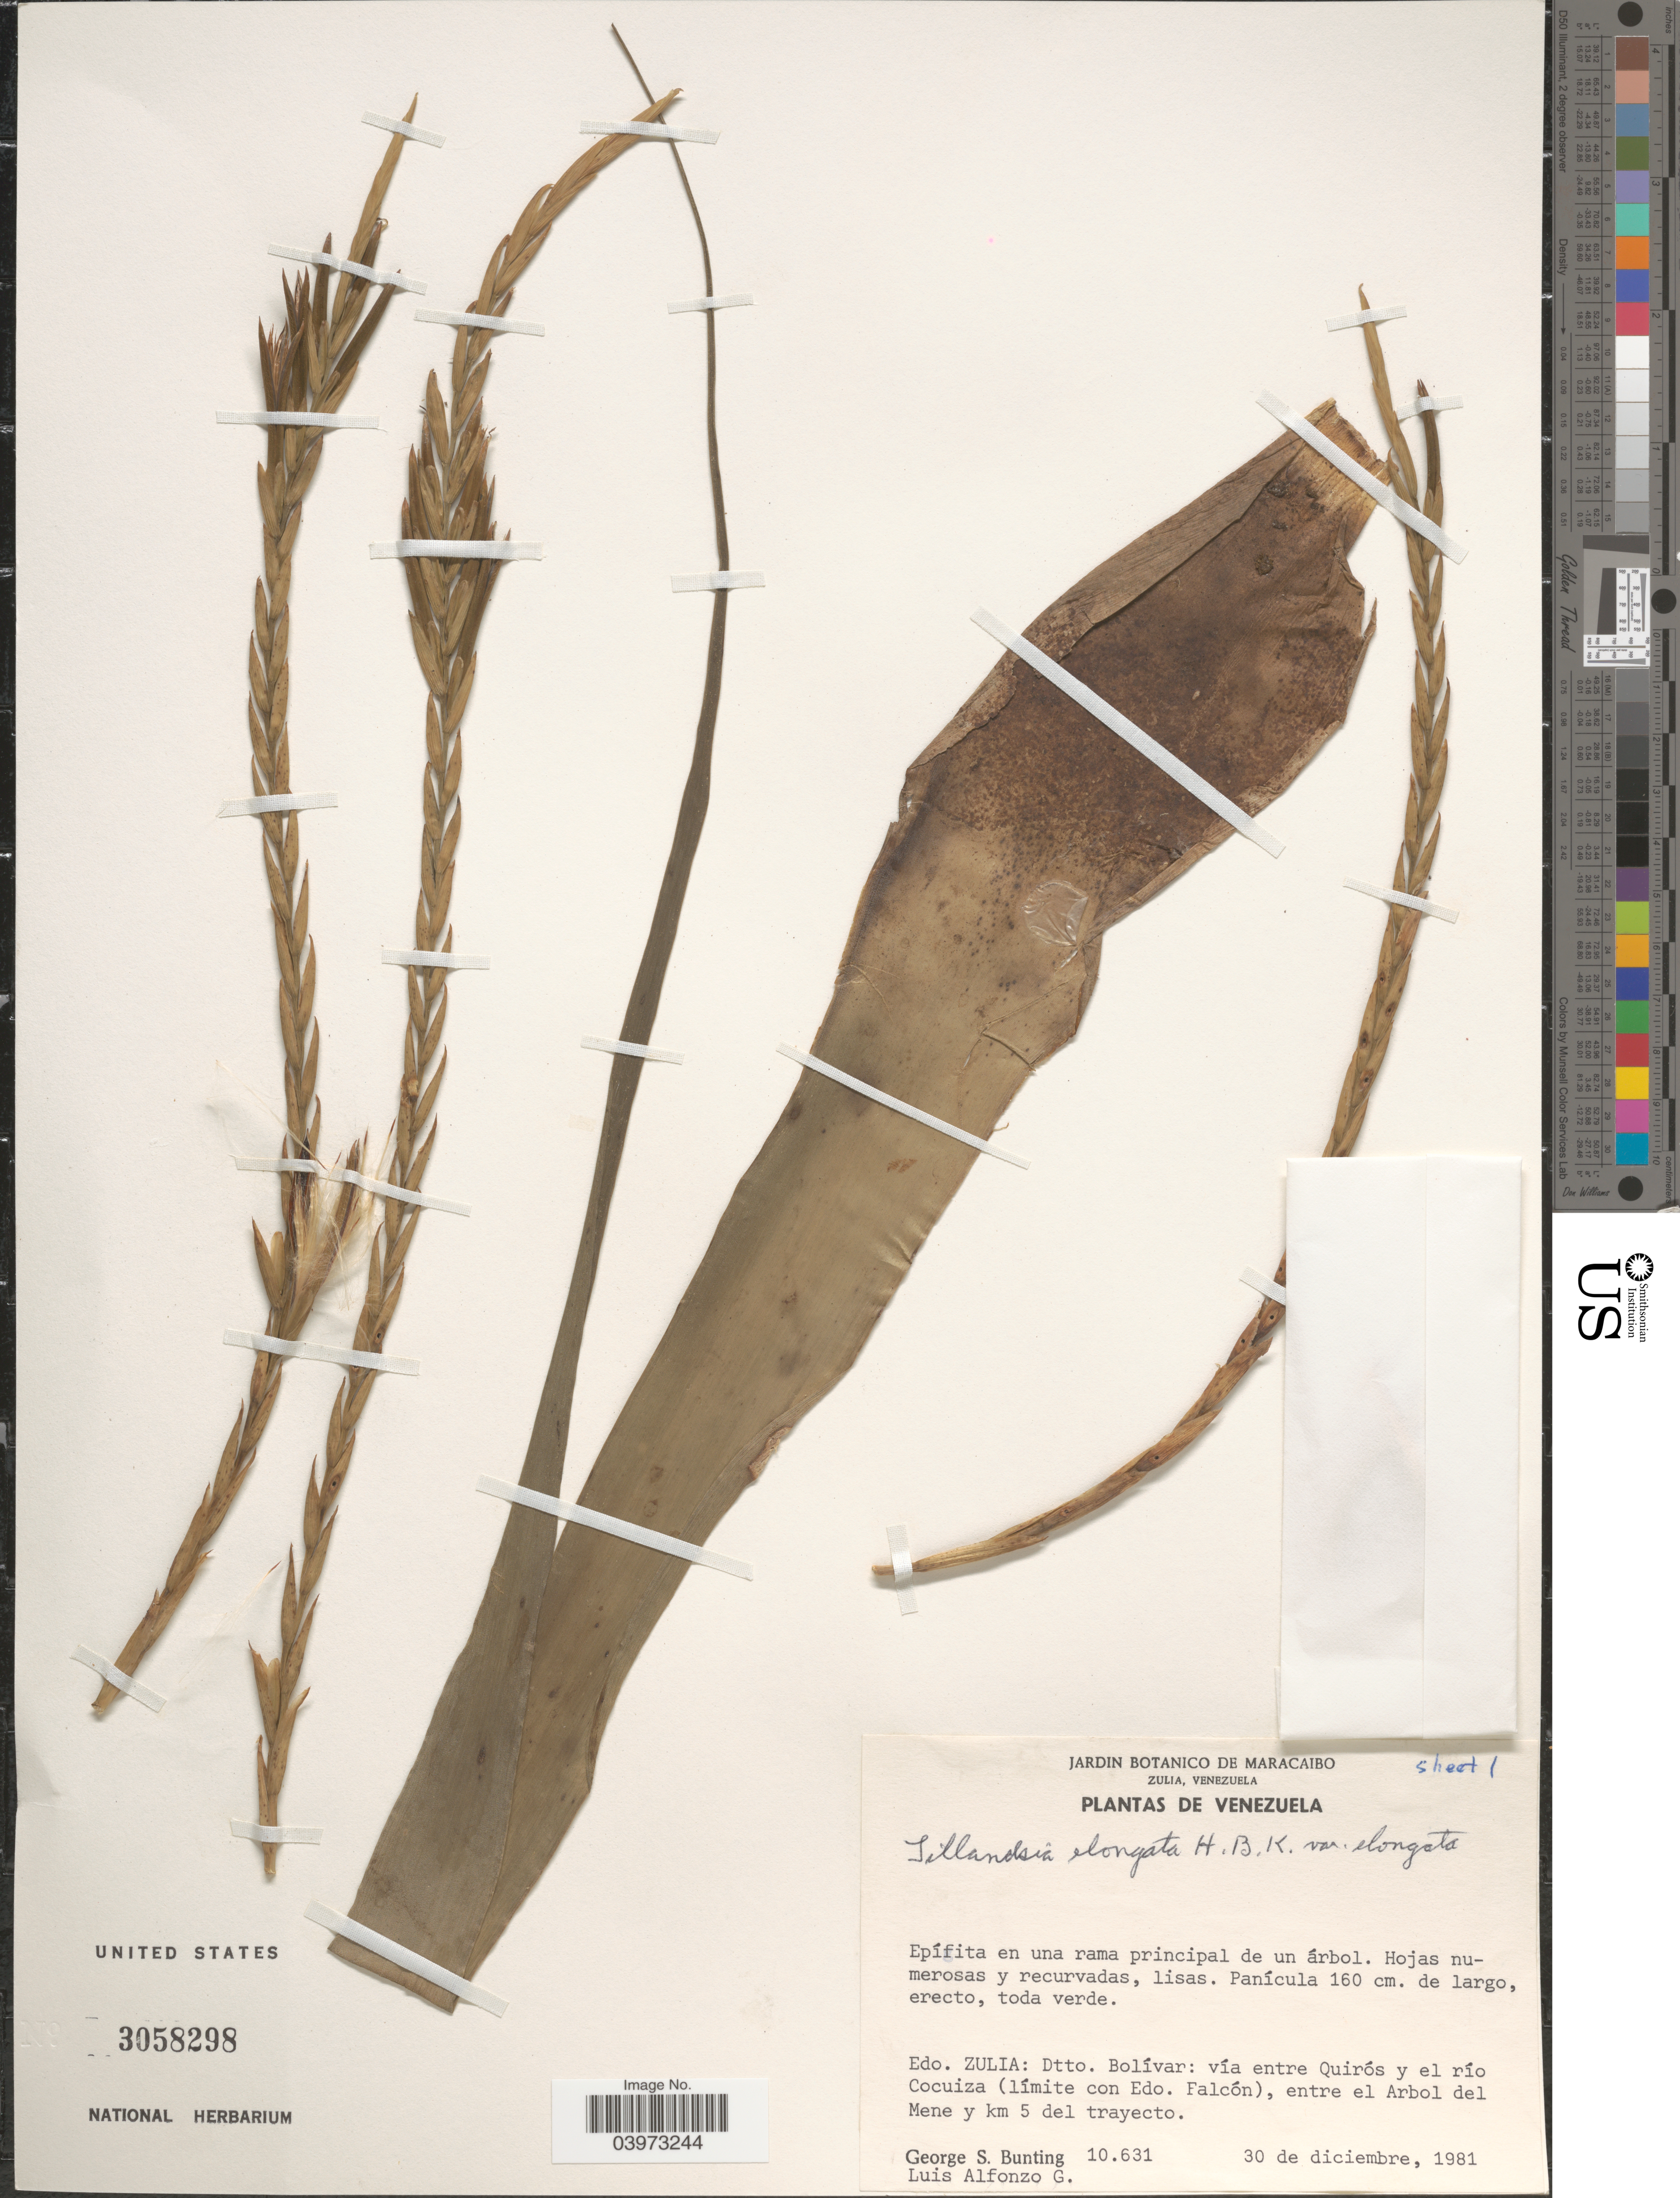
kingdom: Plantae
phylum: Tracheophyta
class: Liliopsida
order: Poales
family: Bromeliaceae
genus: Tillandsia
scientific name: Tillandsia elongata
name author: Kunth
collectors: G. S. Bunting & L. Alfonzo G.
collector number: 10631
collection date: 1981-12-30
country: Venezuela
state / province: Zulia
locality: Dtto. Bolívar: vía entre Quirós y el río Cocuiza (límite con Edo. Falcón), entre el Arbol del Mene y km 5 del trayecto.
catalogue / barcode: US 3058298